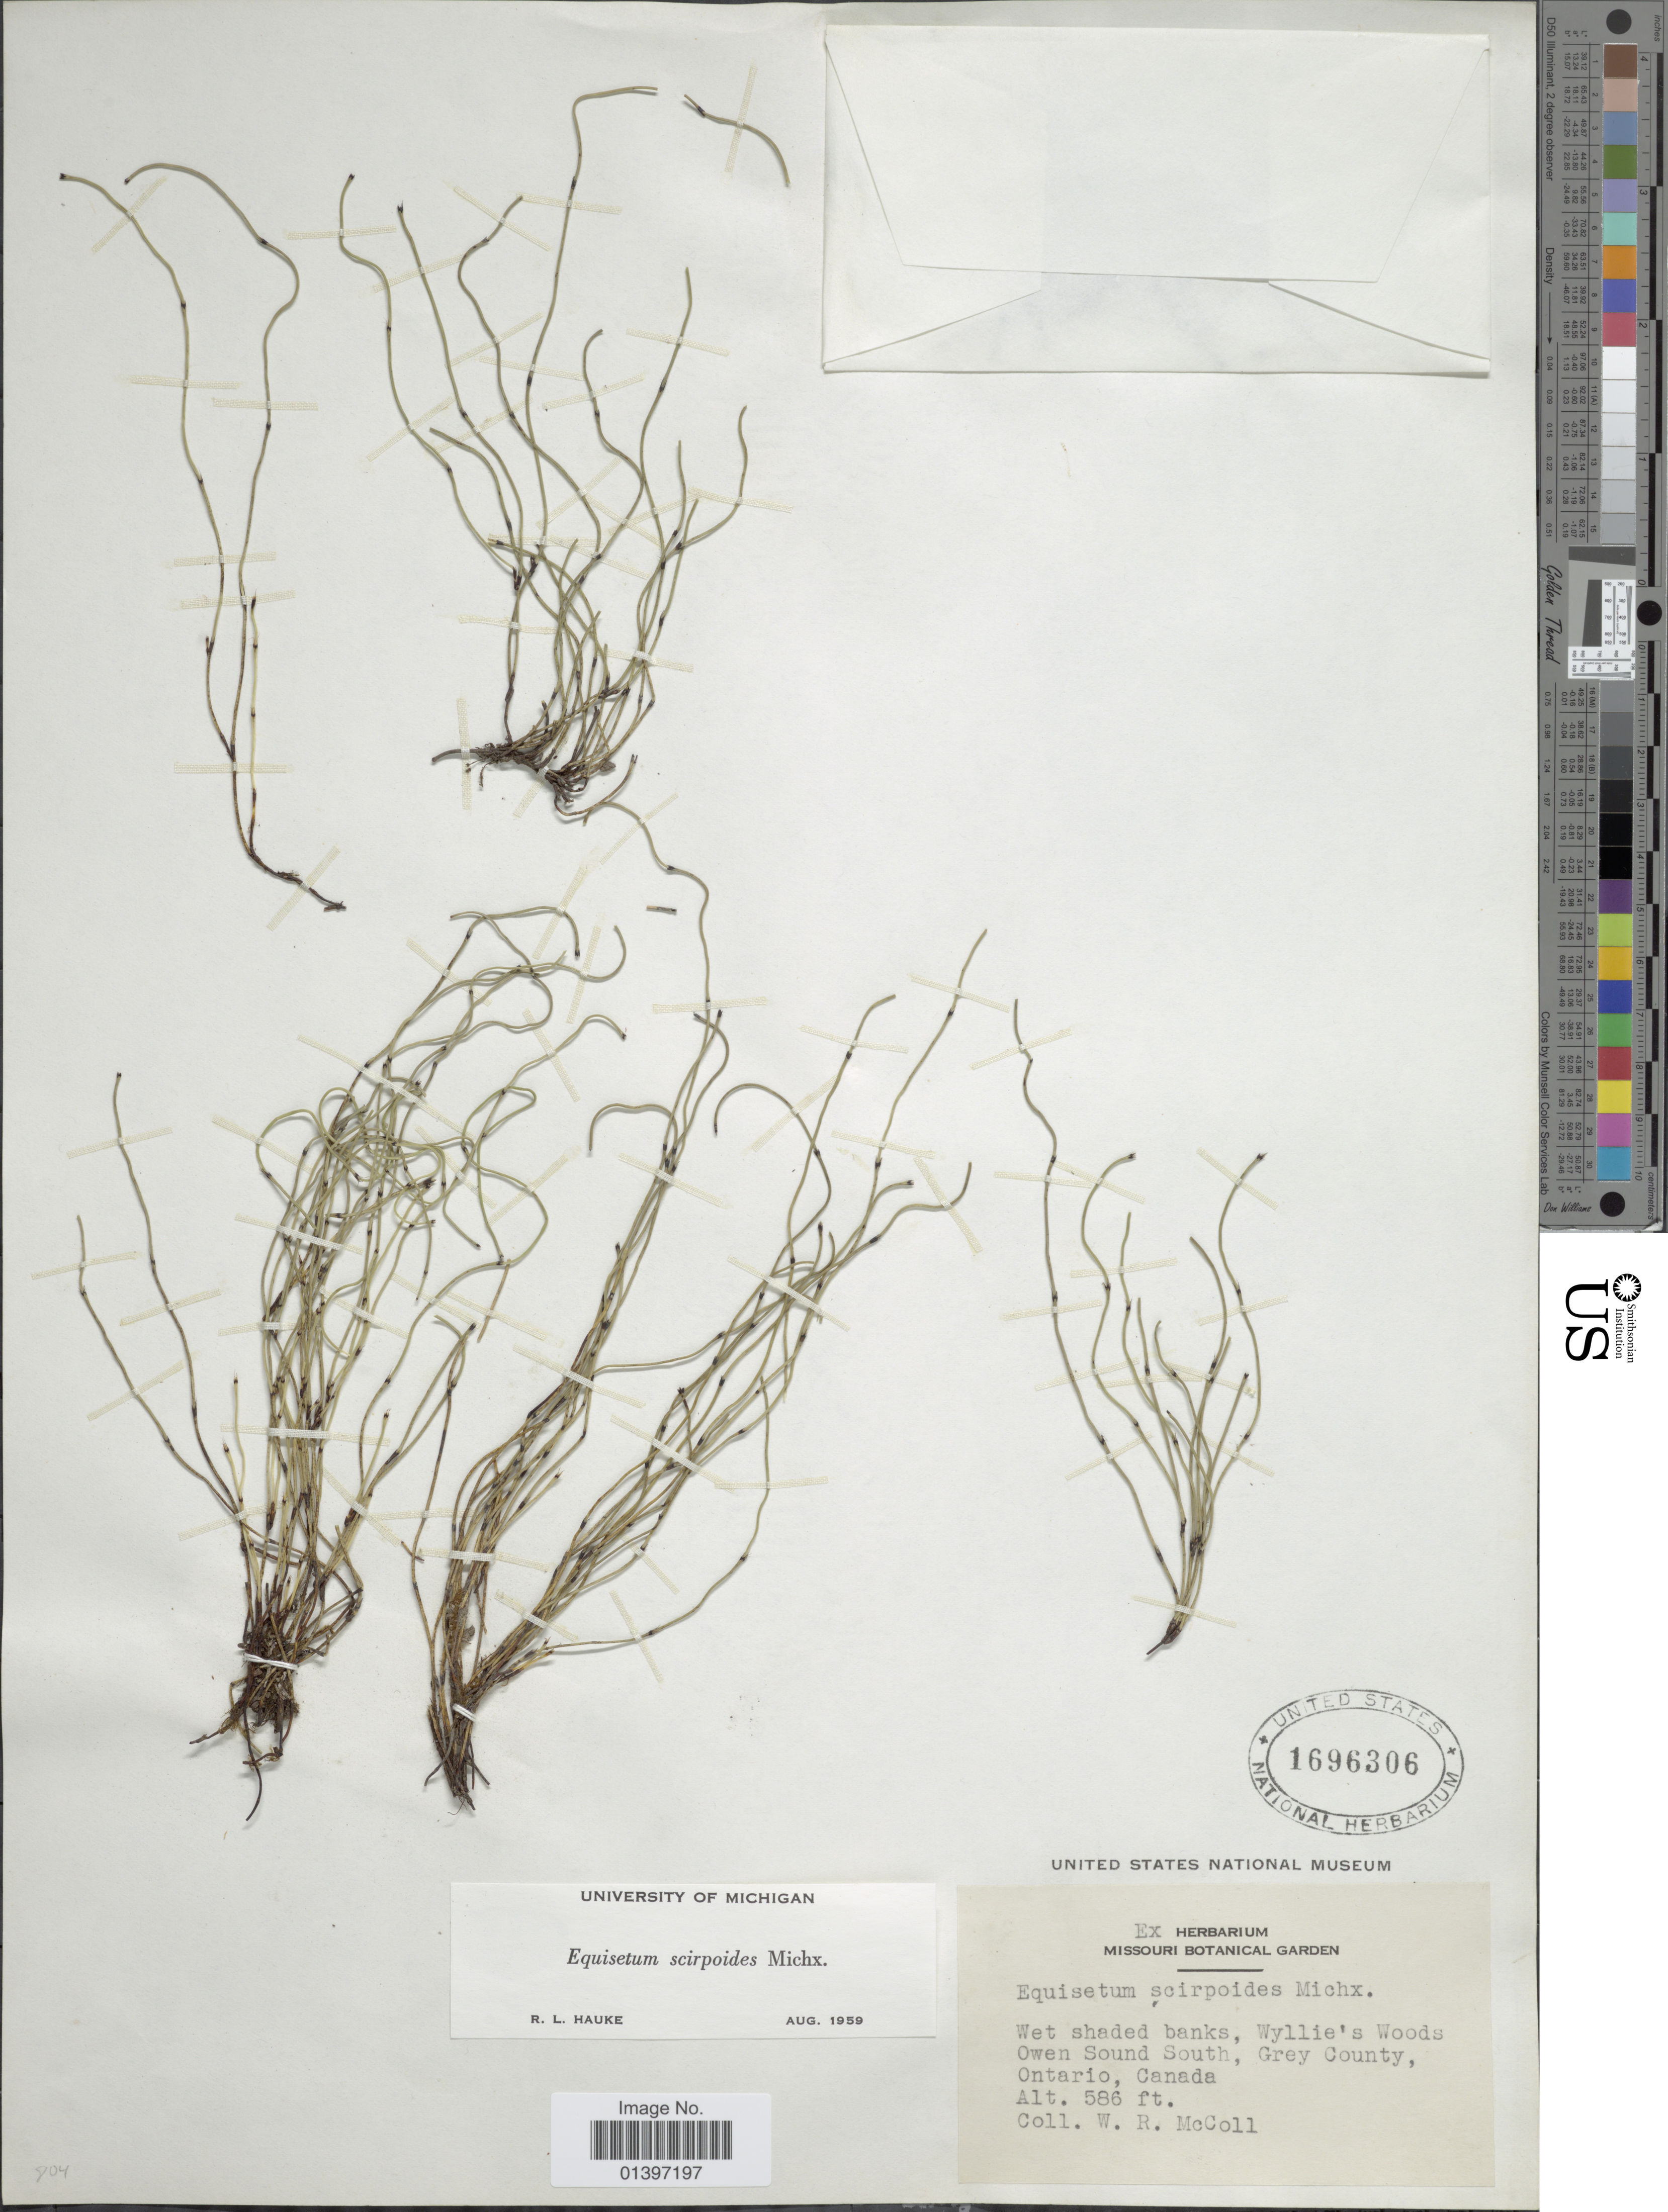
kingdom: Plantae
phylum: Tracheophyta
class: Polypodiopsida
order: Equisetales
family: Equisetaceae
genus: Equisetum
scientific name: Equisetum scirpoides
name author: Michx.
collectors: W. McColl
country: Canada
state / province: Ontario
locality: Wet shaded banks, Wyllie's Woods Owen Sound South, Grey County, Ontario Canada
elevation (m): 179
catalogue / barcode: US 1696306